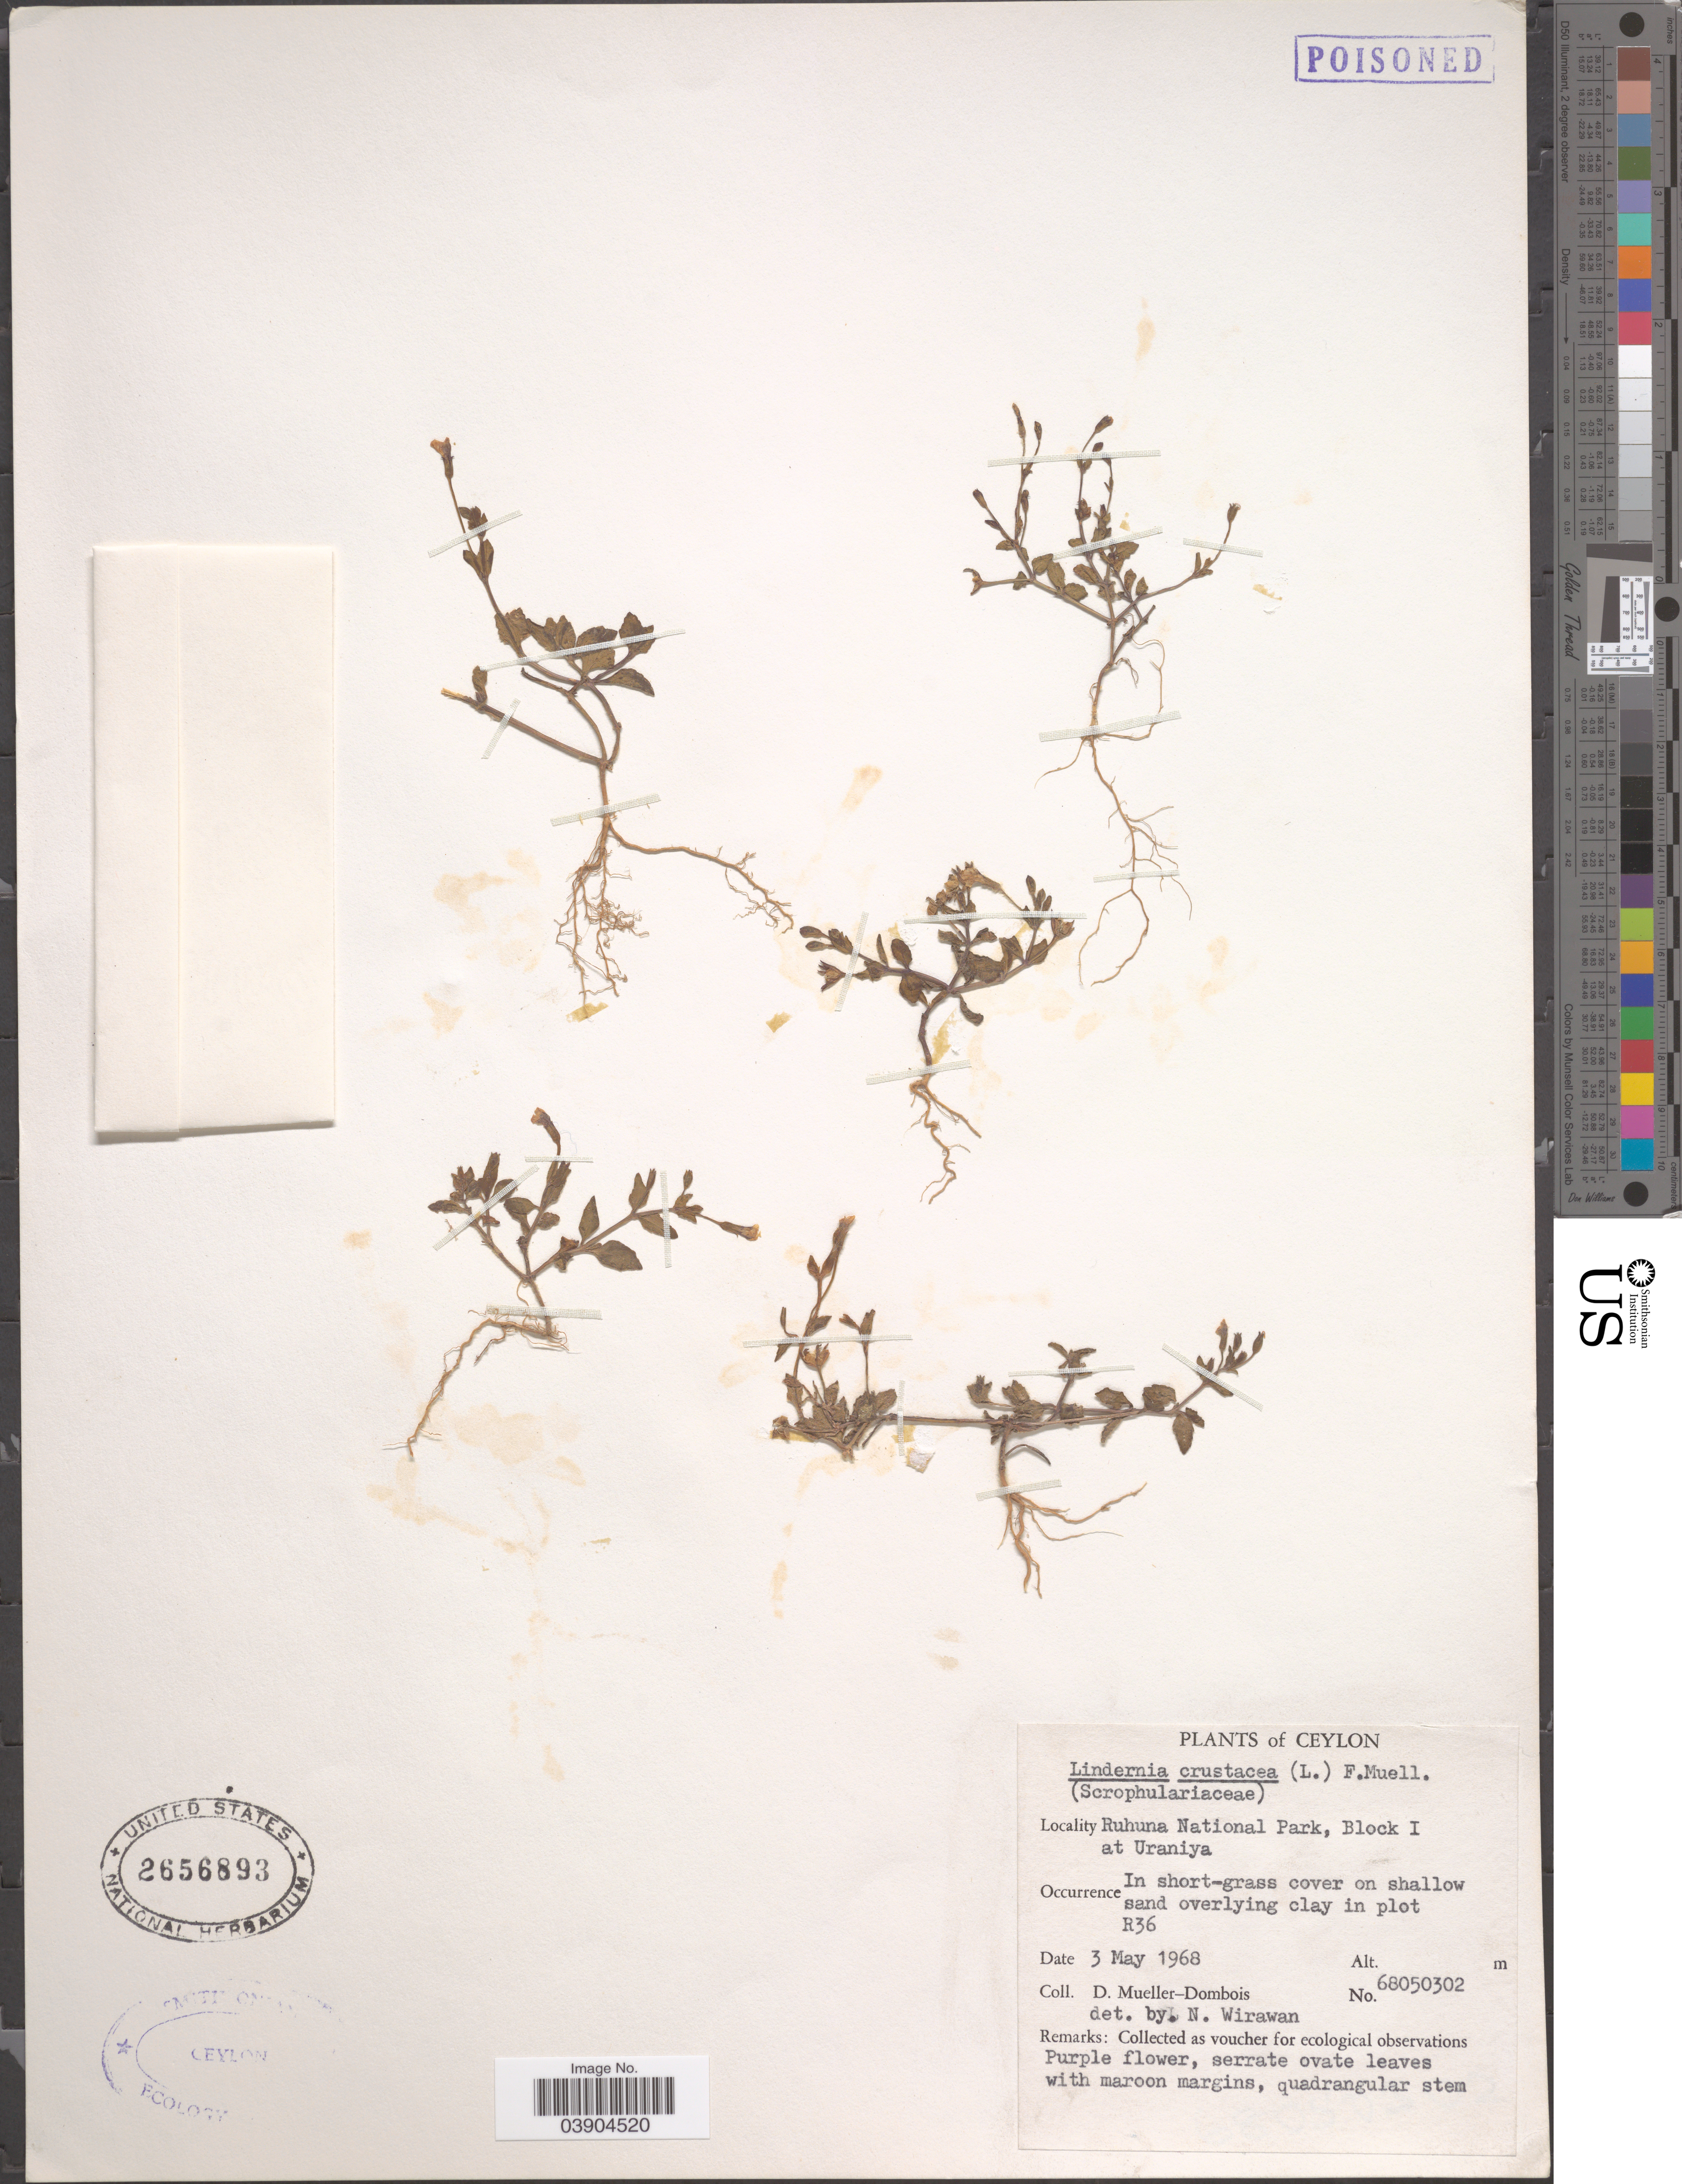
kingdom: Plantae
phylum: Tracheophyta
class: Magnoliopsida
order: Lamiales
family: Linderniaceae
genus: Lindernia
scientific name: Lindernia crustacea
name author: (L.) F. Muell.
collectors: D. Mueller-Dombois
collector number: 68050302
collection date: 1968-05-03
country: Sri Lanka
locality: Ceylon. Ruhuna National Park, Block I at Uraniya. In short-grass cover on shallow sand overlaying clay in plot R36.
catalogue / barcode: US 2656893